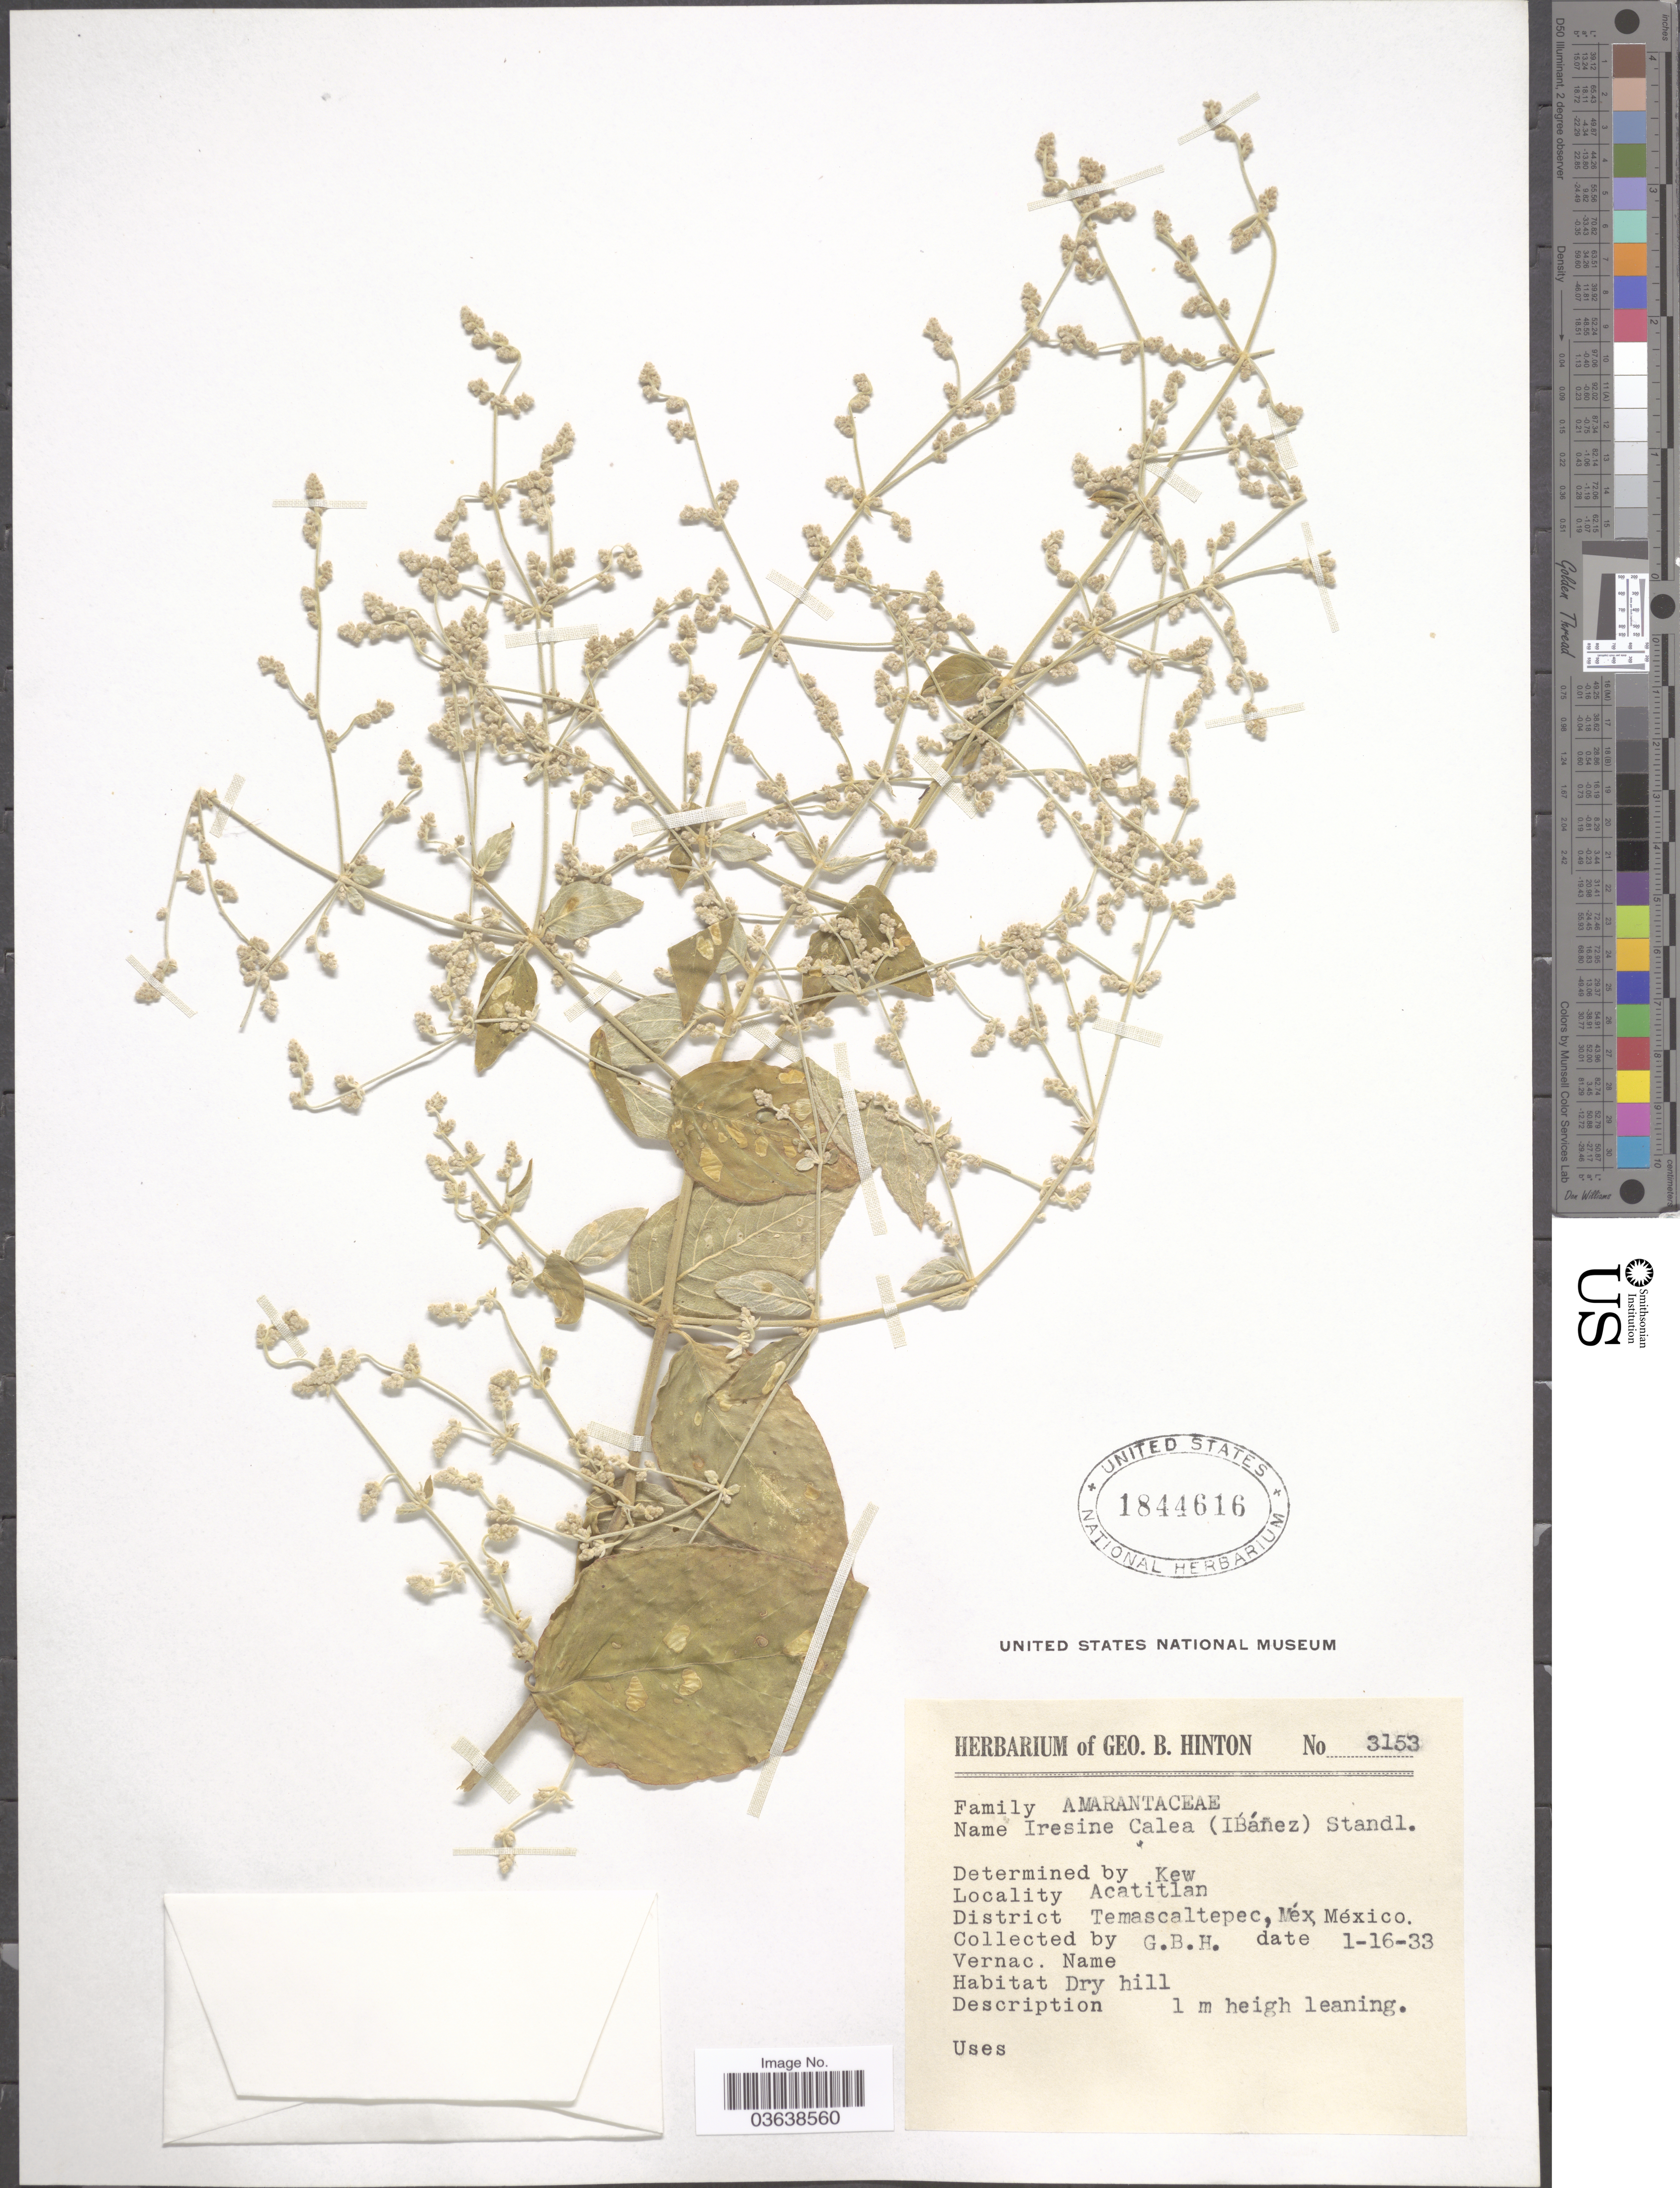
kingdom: Plantae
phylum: Tracheophyta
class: Magnoliopsida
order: Caryophyllales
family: Amaranthaceae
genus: Iresine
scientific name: Iresine calea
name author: (Ibáñez) Standl.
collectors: G. B. Hinton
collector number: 3153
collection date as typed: Transcribed d/m/y: 16/1/33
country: Mexico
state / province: México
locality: Acatitlan. District Temascaltepec.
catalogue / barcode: US 1844616